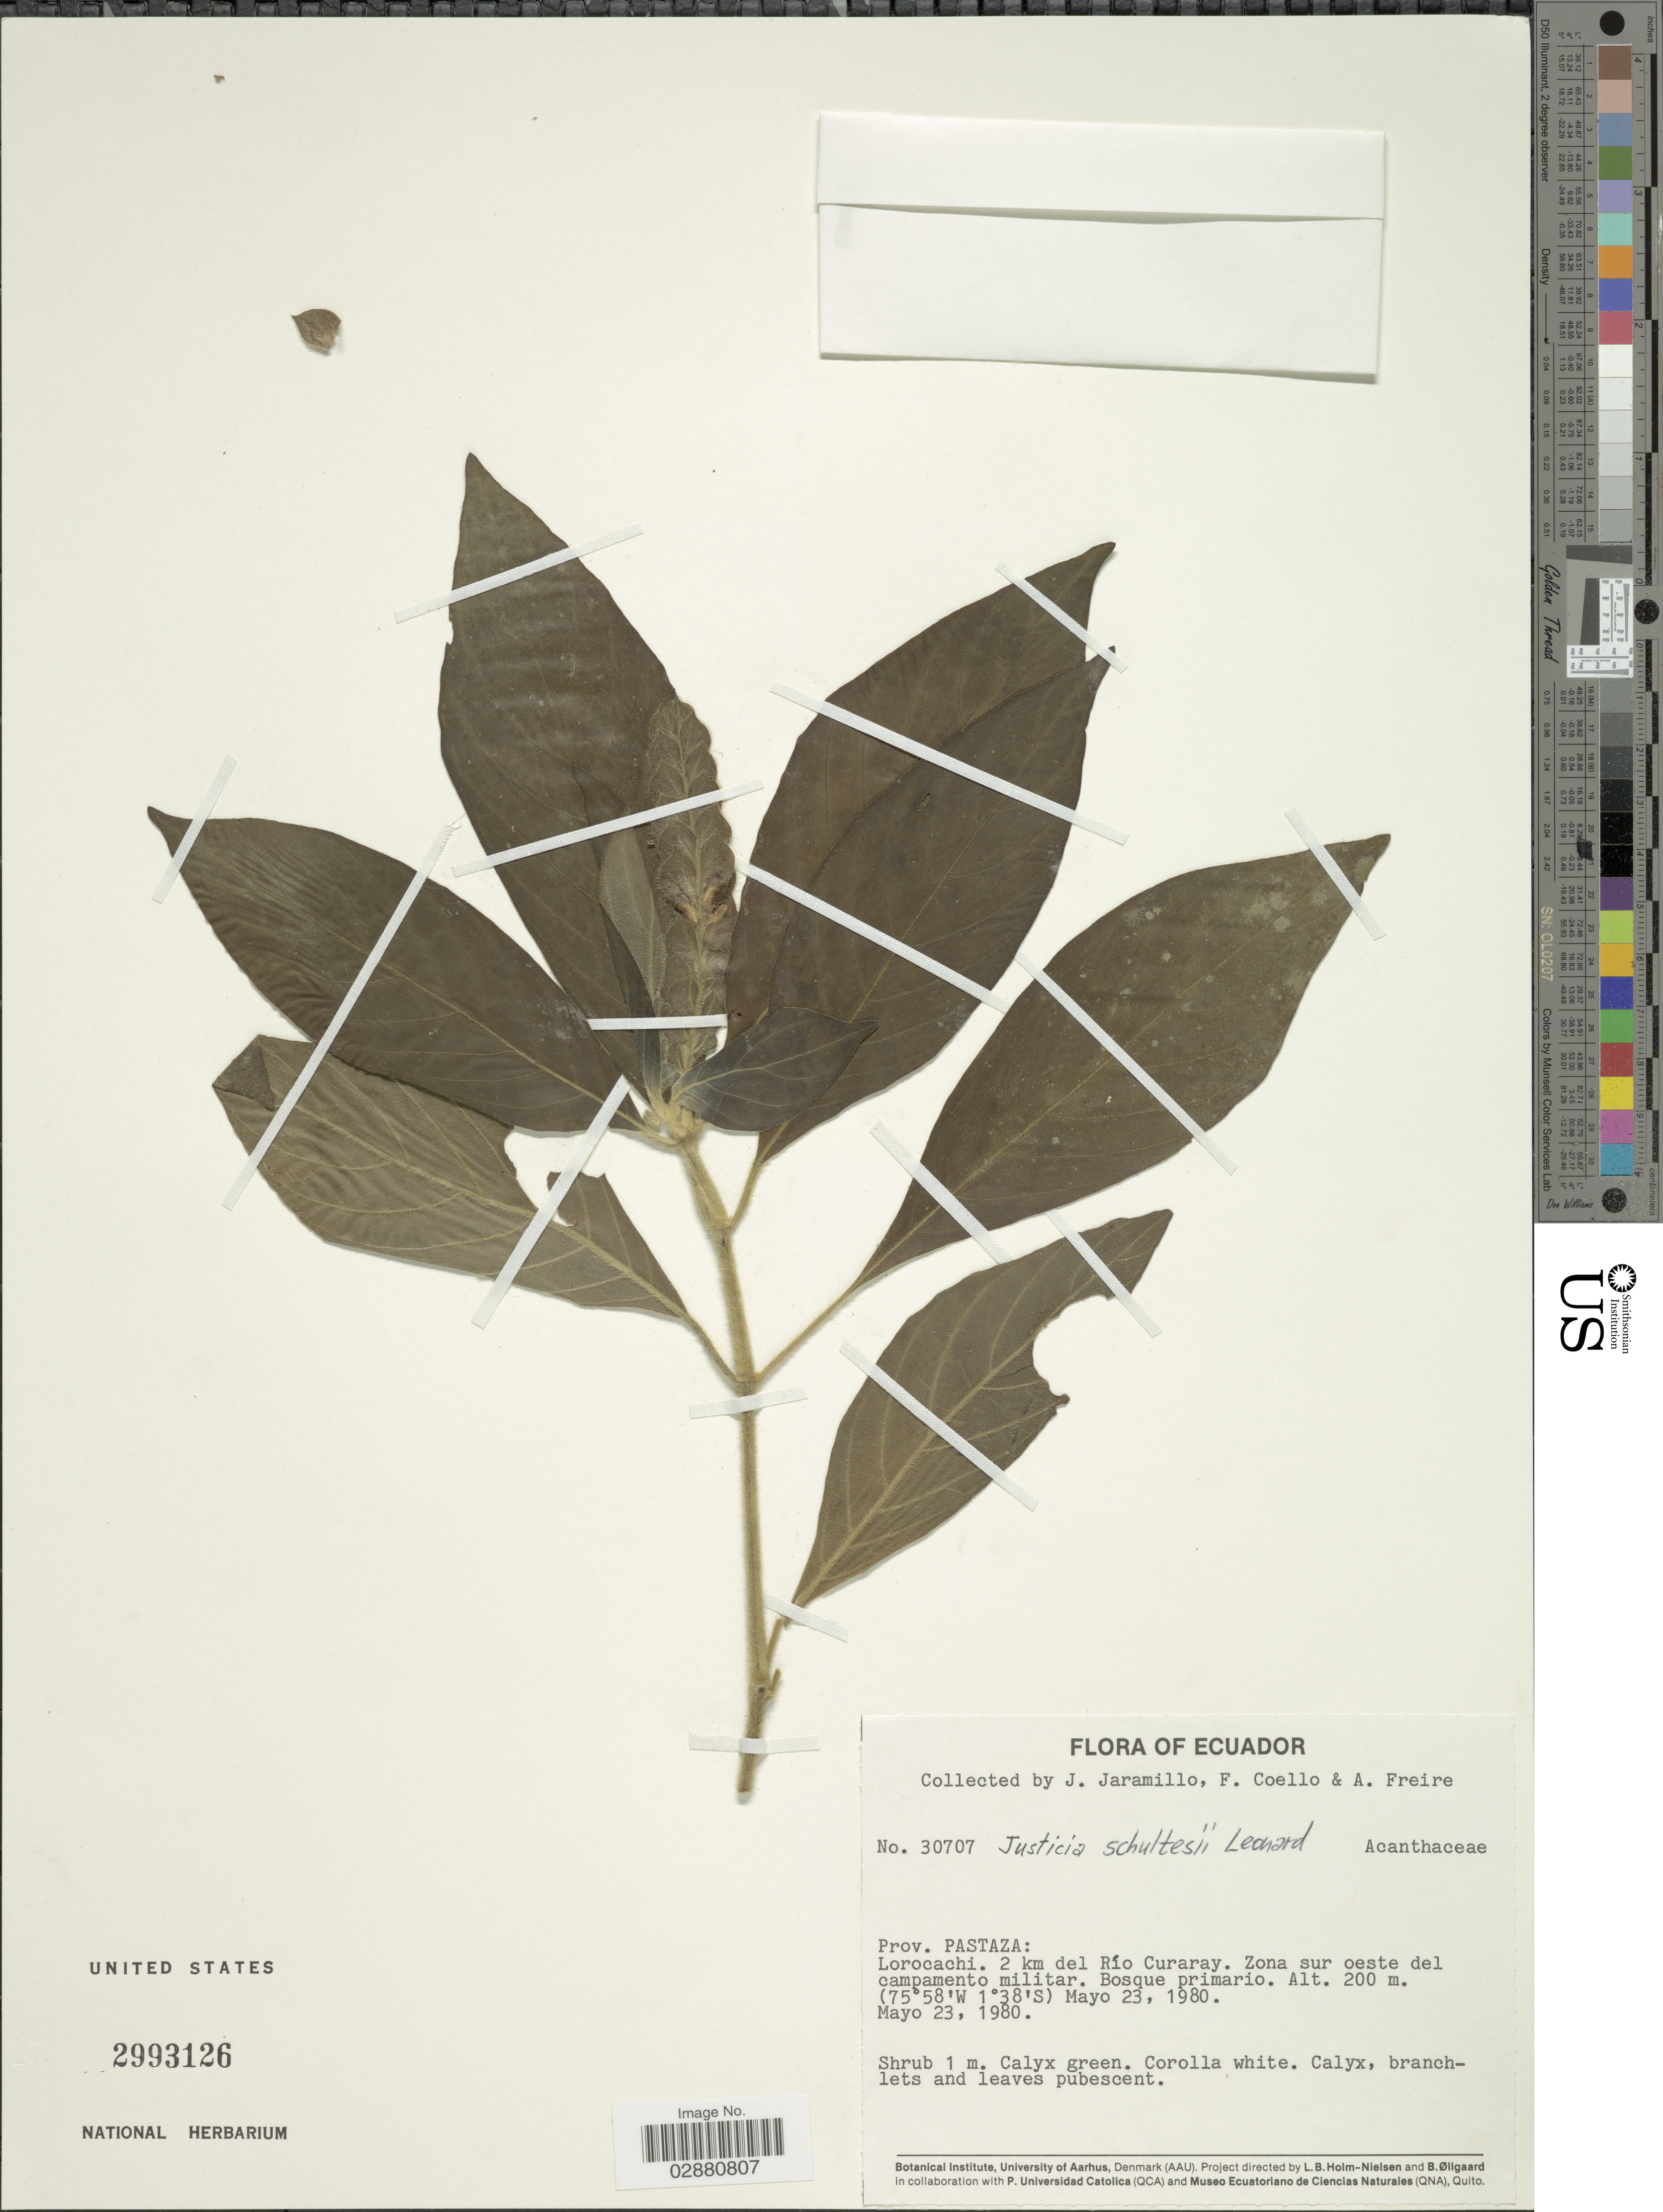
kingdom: Plantae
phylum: Tracheophyta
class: Magnoliopsida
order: Lamiales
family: Acanthaceae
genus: Justicia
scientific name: Justicia schultesii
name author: Leonard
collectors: J. Jaramillo, F. Coello & A. Freire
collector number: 30707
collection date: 1980-05-23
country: Ecuador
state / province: Pastaza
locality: Prov. Pastaza: Lorocachi. 2 km del Río Curaray.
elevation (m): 200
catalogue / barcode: US 2993126